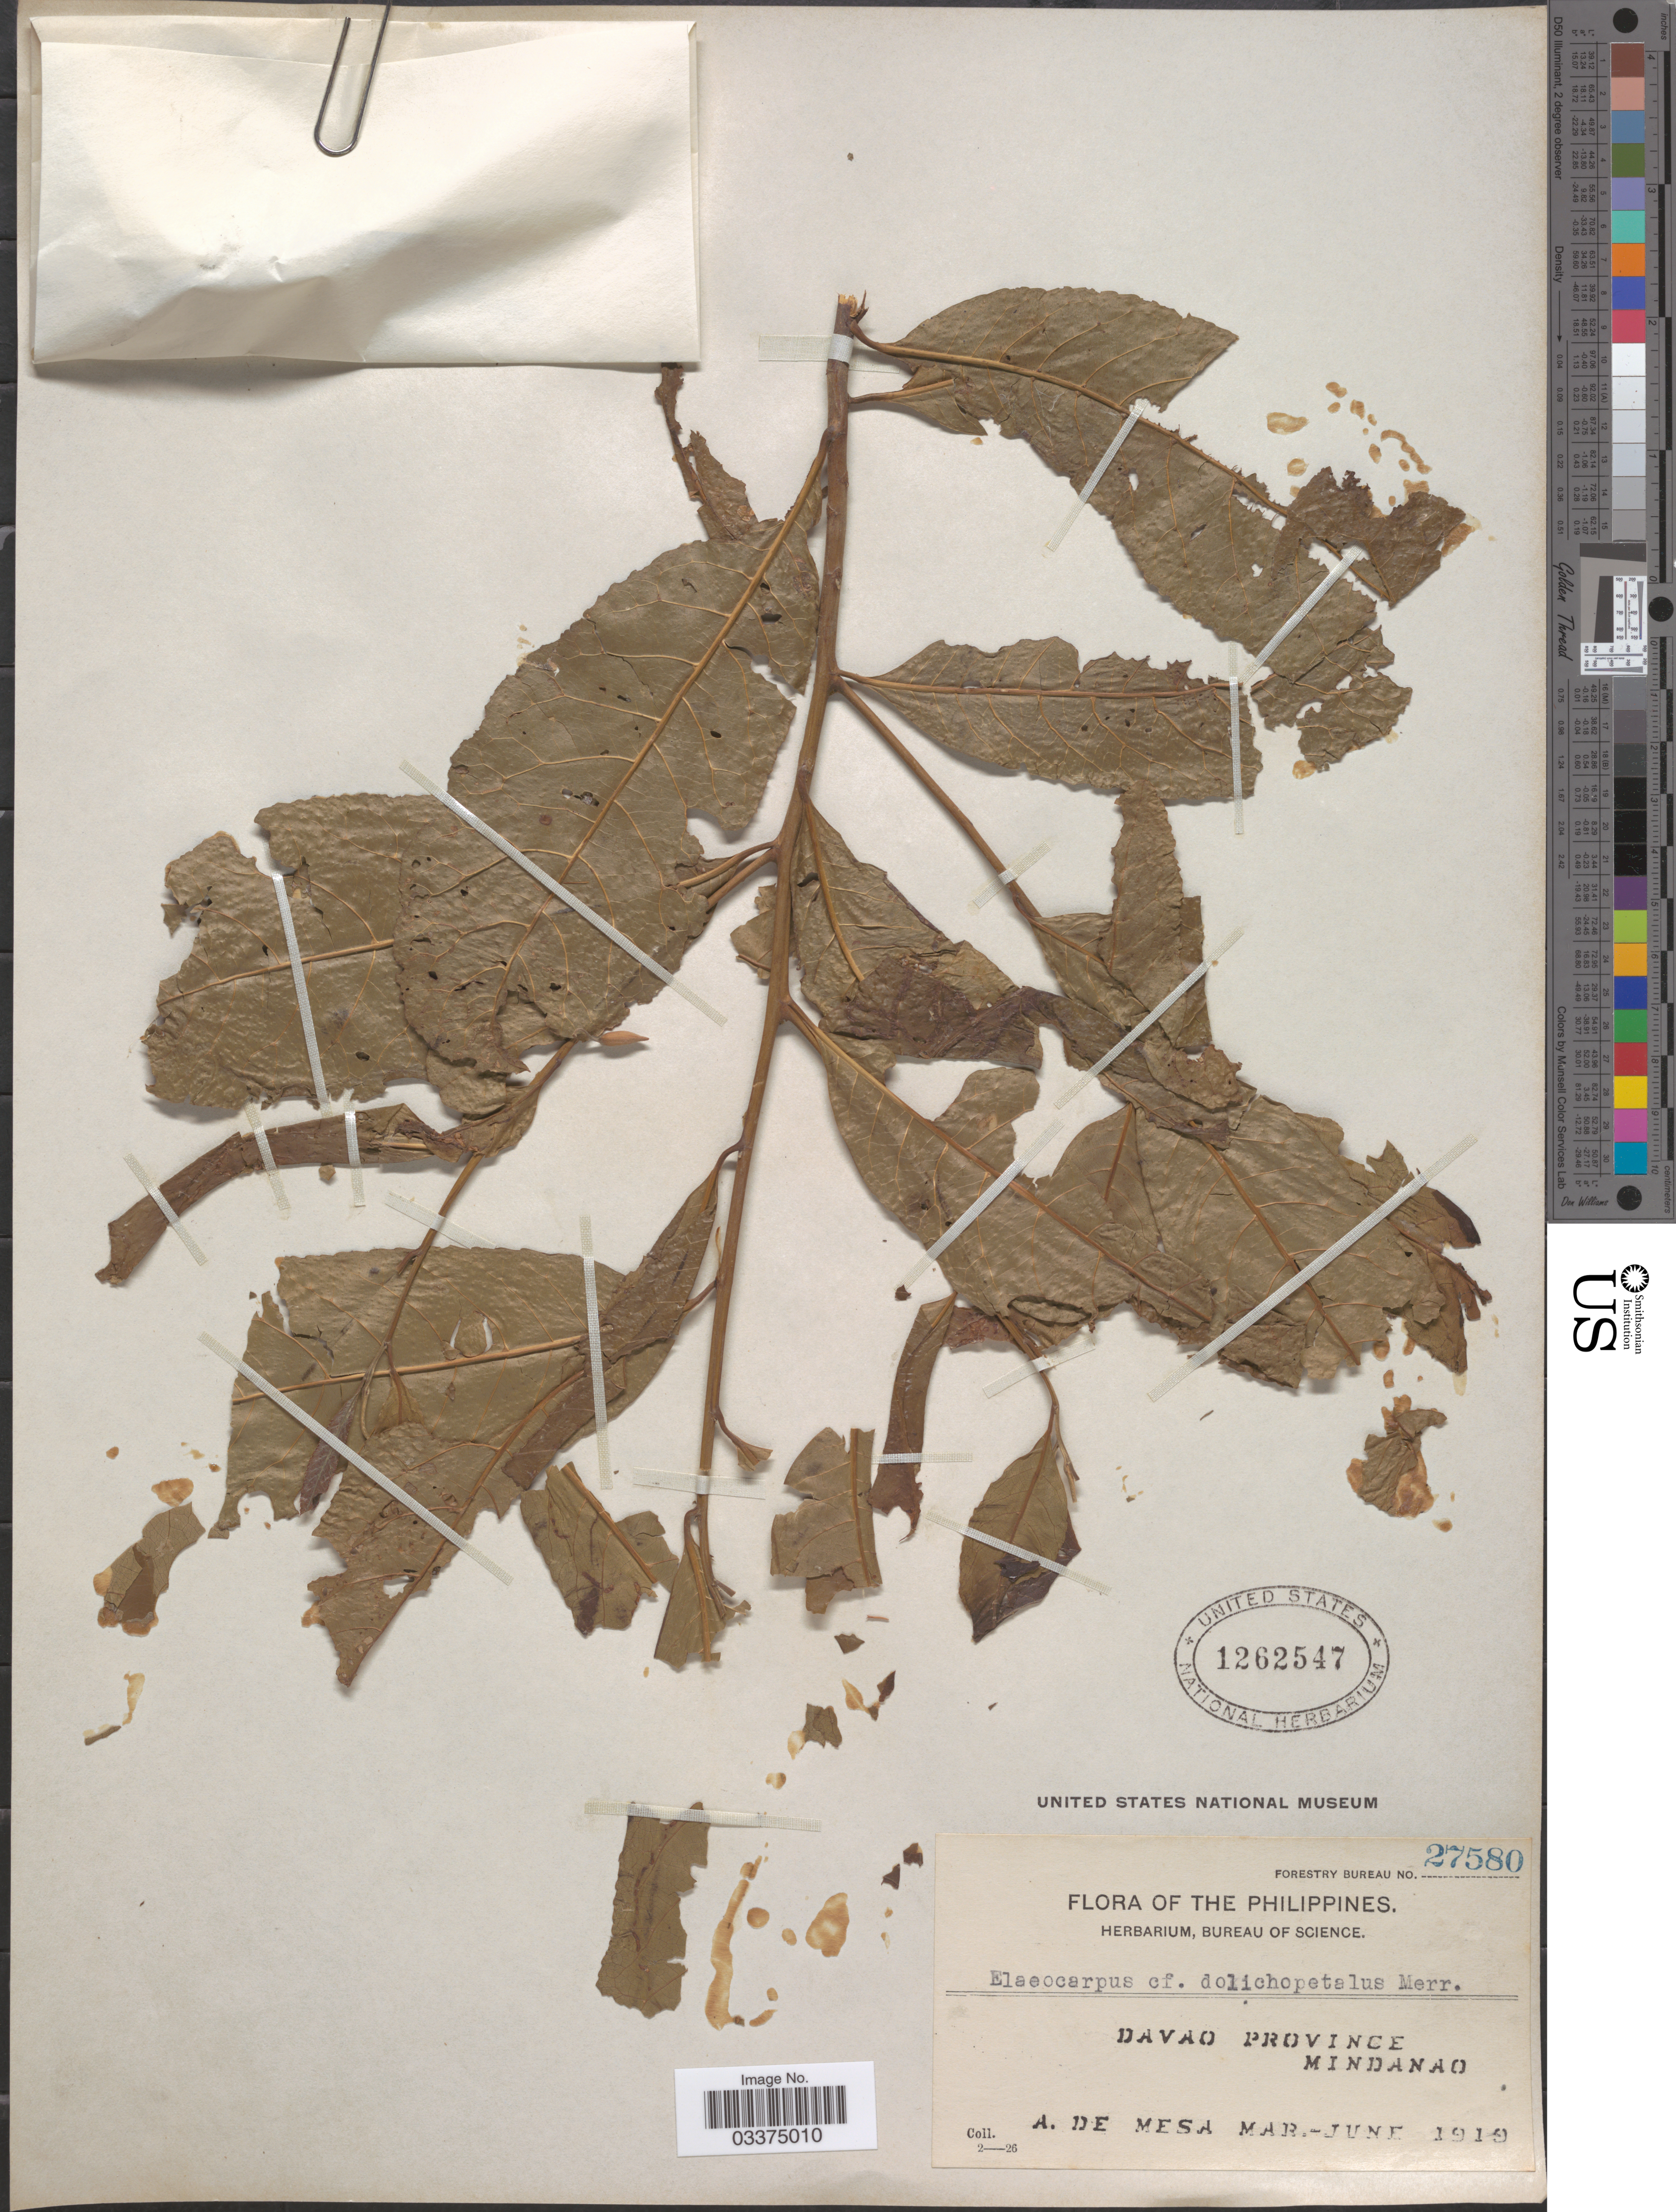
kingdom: Plantae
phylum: Tracheophyta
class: Magnoliopsida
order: Oxalidales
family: Elaeocarpaceae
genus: Elaeocarpus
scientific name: Elaeocarpus dolichopetalus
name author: Merr.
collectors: A. De Mesa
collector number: Forestry Bureau 27580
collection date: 1919-03/1919-06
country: Philippines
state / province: Davao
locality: Davao Province, Mindanao.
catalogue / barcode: US 1262547